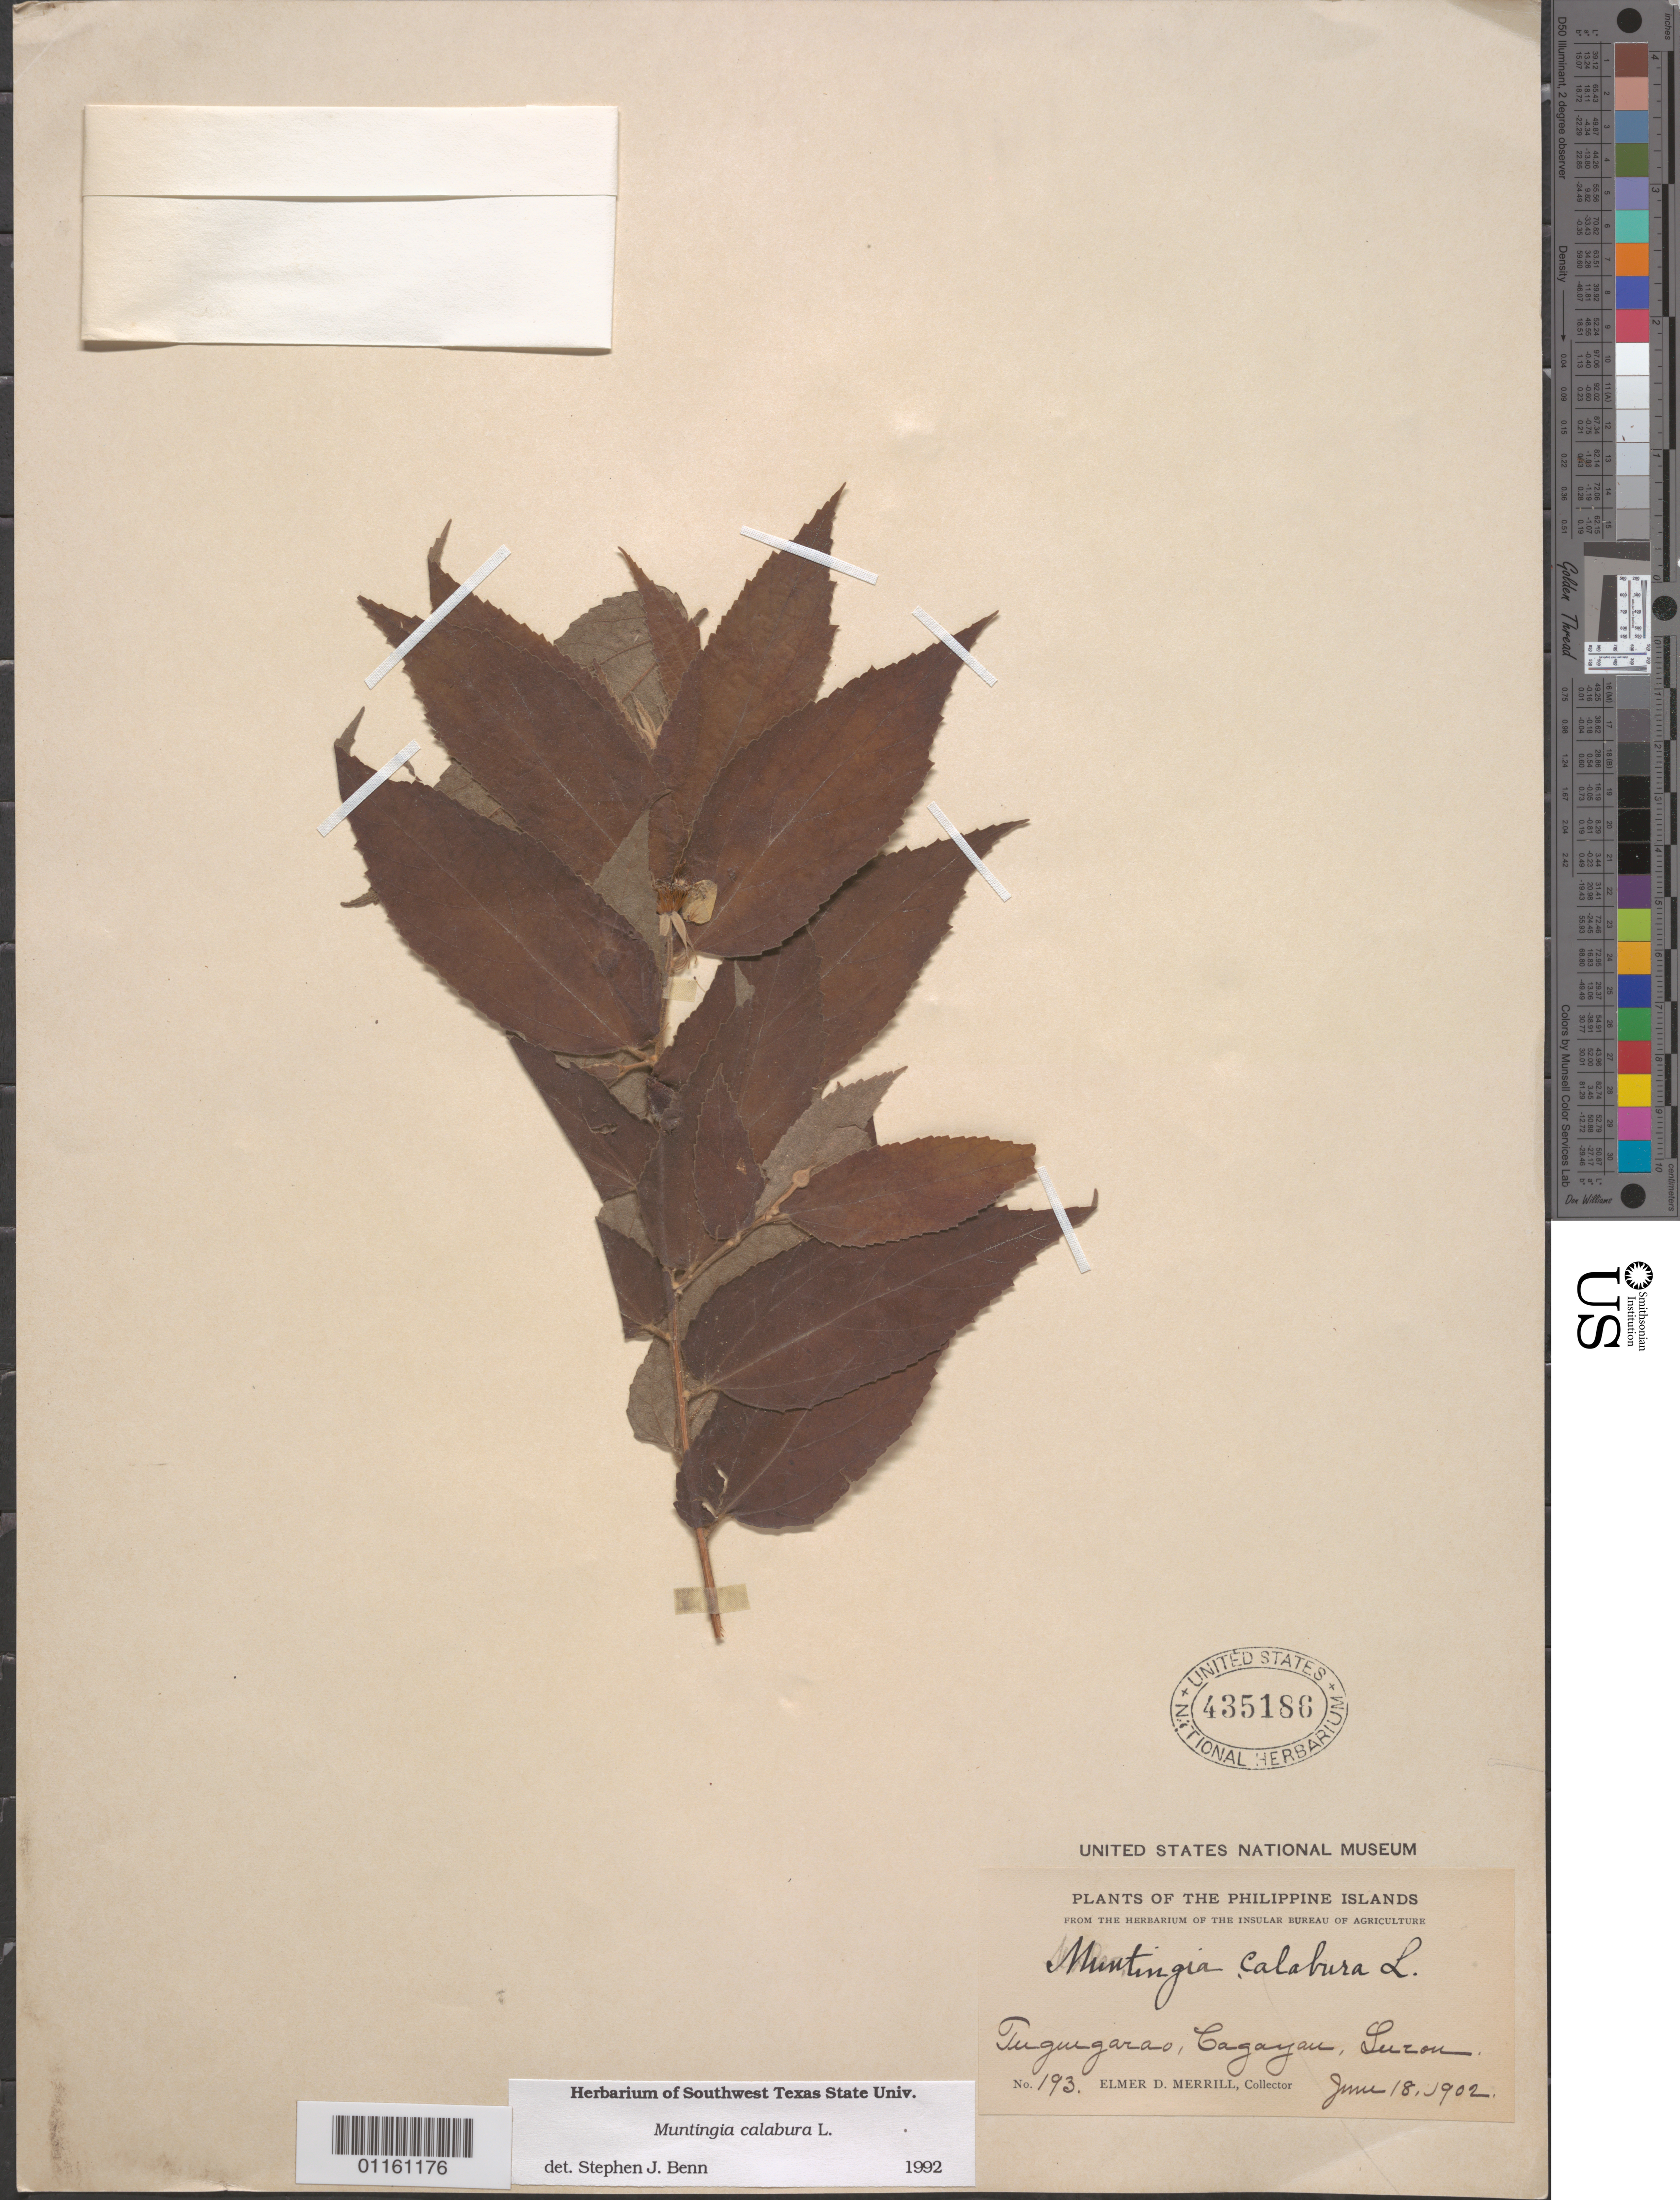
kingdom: Plantae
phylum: Tracheophyta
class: Magnoliopsida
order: Malvales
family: Muntingiaceae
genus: Muntingia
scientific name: Muntingia calabura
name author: L.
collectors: E. D. Merrill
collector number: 193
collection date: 1902-06-18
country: Philippines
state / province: Cagayan Valley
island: Luzon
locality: Cagayan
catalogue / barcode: US 435186